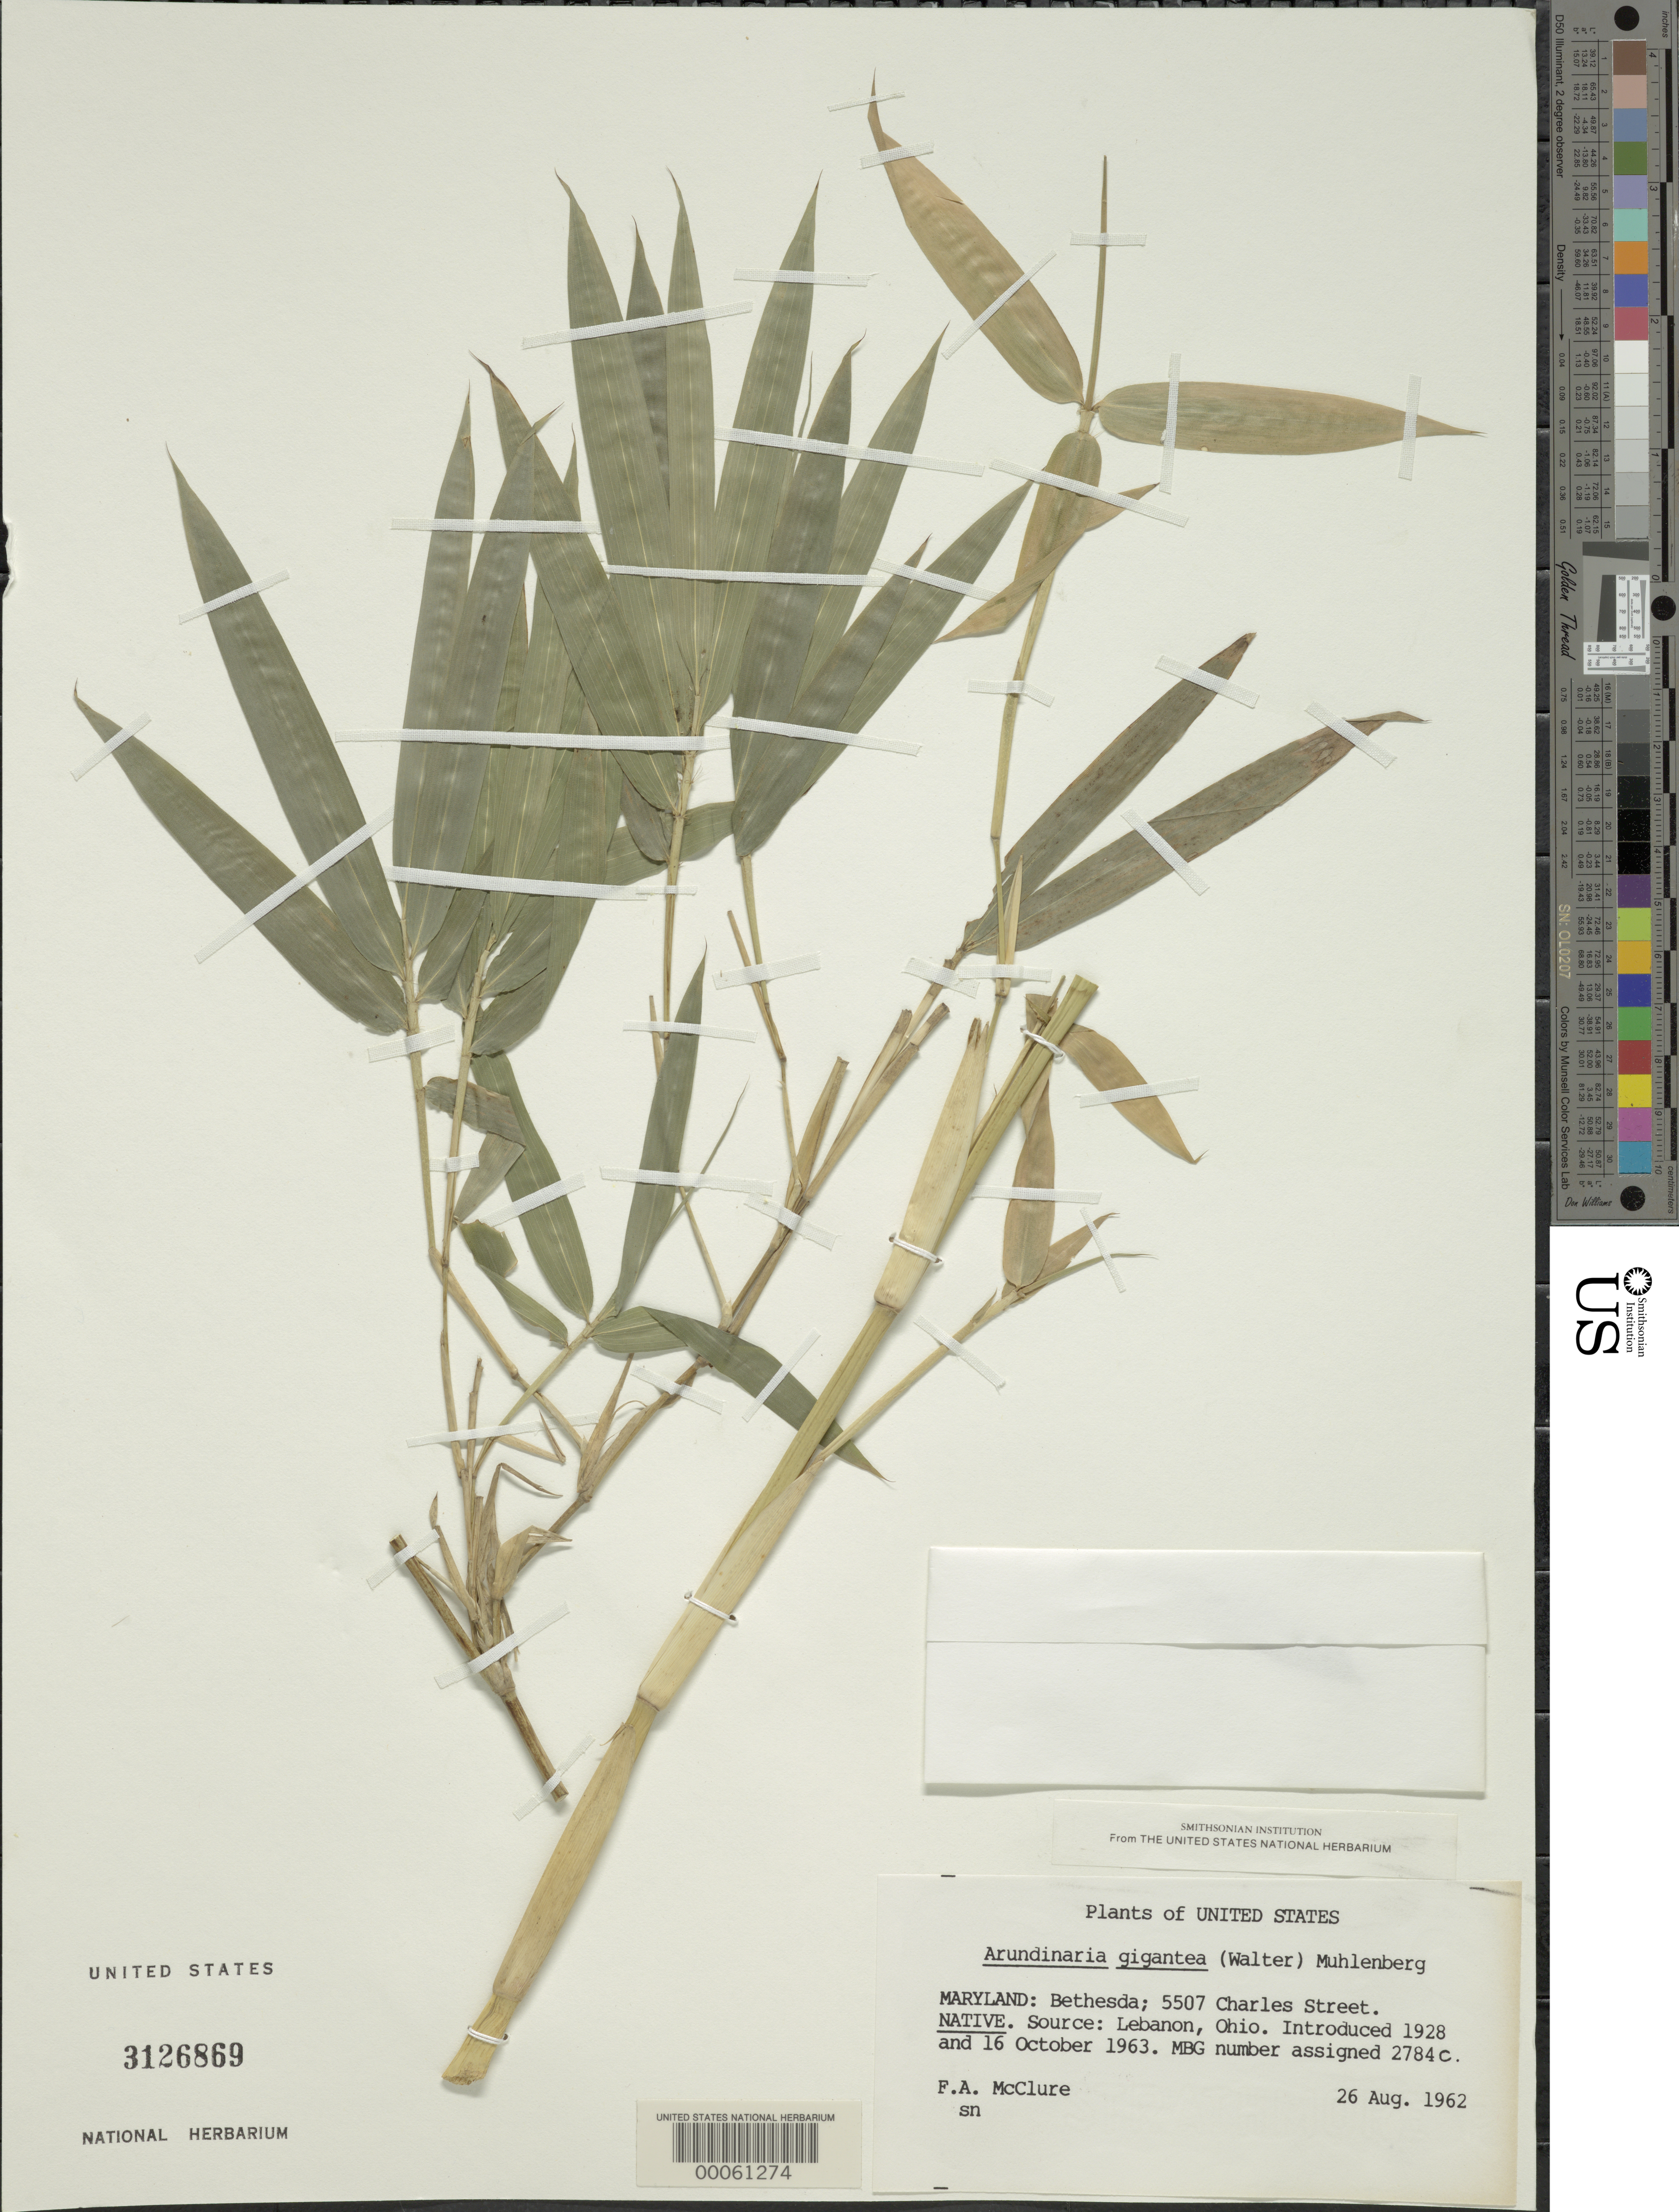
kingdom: Plantae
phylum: Tracheophyta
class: Liliopsida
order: Poales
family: Poaceae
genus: Arundinaria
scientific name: Arundinaria gigantea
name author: (Walter) Muhl.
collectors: F. A. McClure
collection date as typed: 26 Aug 1962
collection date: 1962-08-26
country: United States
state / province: Maryland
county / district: Montgomery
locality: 5507 Charles Street, Bethesda (McClure's garden)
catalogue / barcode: US 3126869